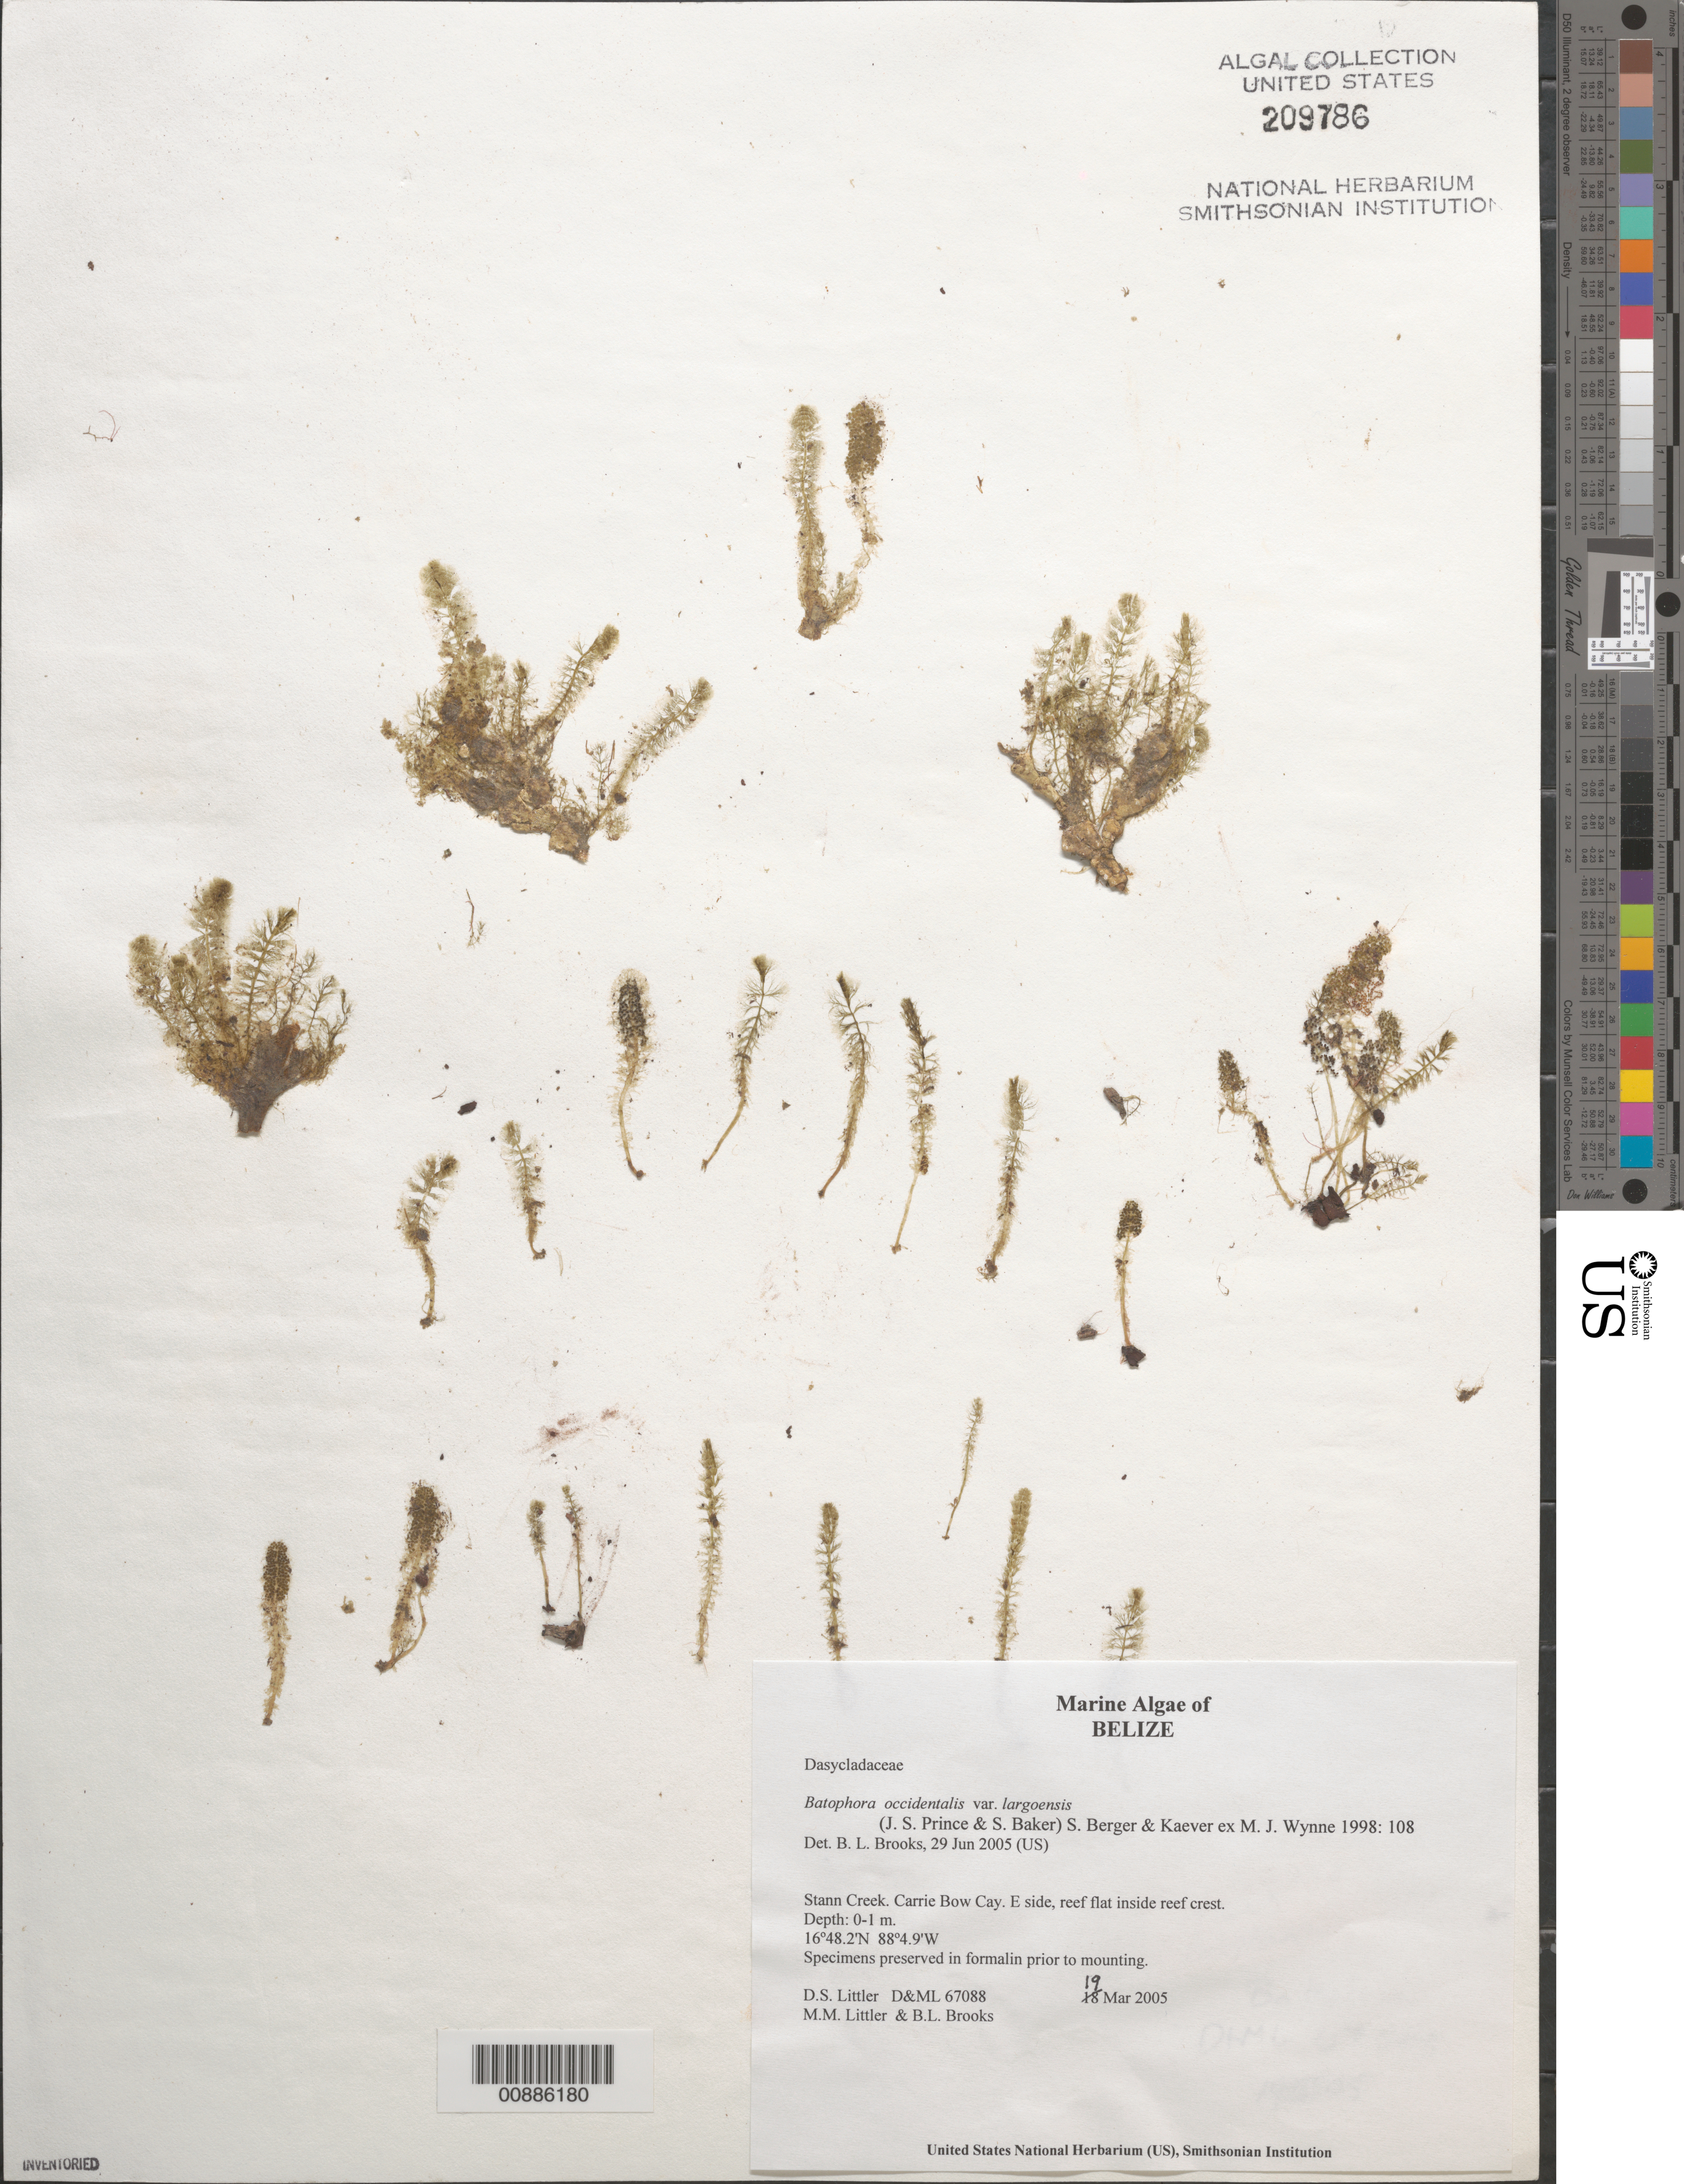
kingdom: Plantae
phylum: Chlorophyta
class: Ulvophyceae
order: Dasycladales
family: Dasycladaceae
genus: Batophora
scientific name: Batophora occidentalis var. largoensis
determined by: Brooks, B. L., (BOT), Smithsonian Institution - National Museum of Natural History (UNITED STATES)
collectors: D. S. Littler, M. M. Littler & B. Brooks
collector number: D&ML 67088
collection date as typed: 19 Mar 2005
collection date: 2005-03-19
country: Belize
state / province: Stann Creek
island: Carrie Bow Cay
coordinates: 16 48.2'N, 88 4.9'W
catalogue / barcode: US 209786